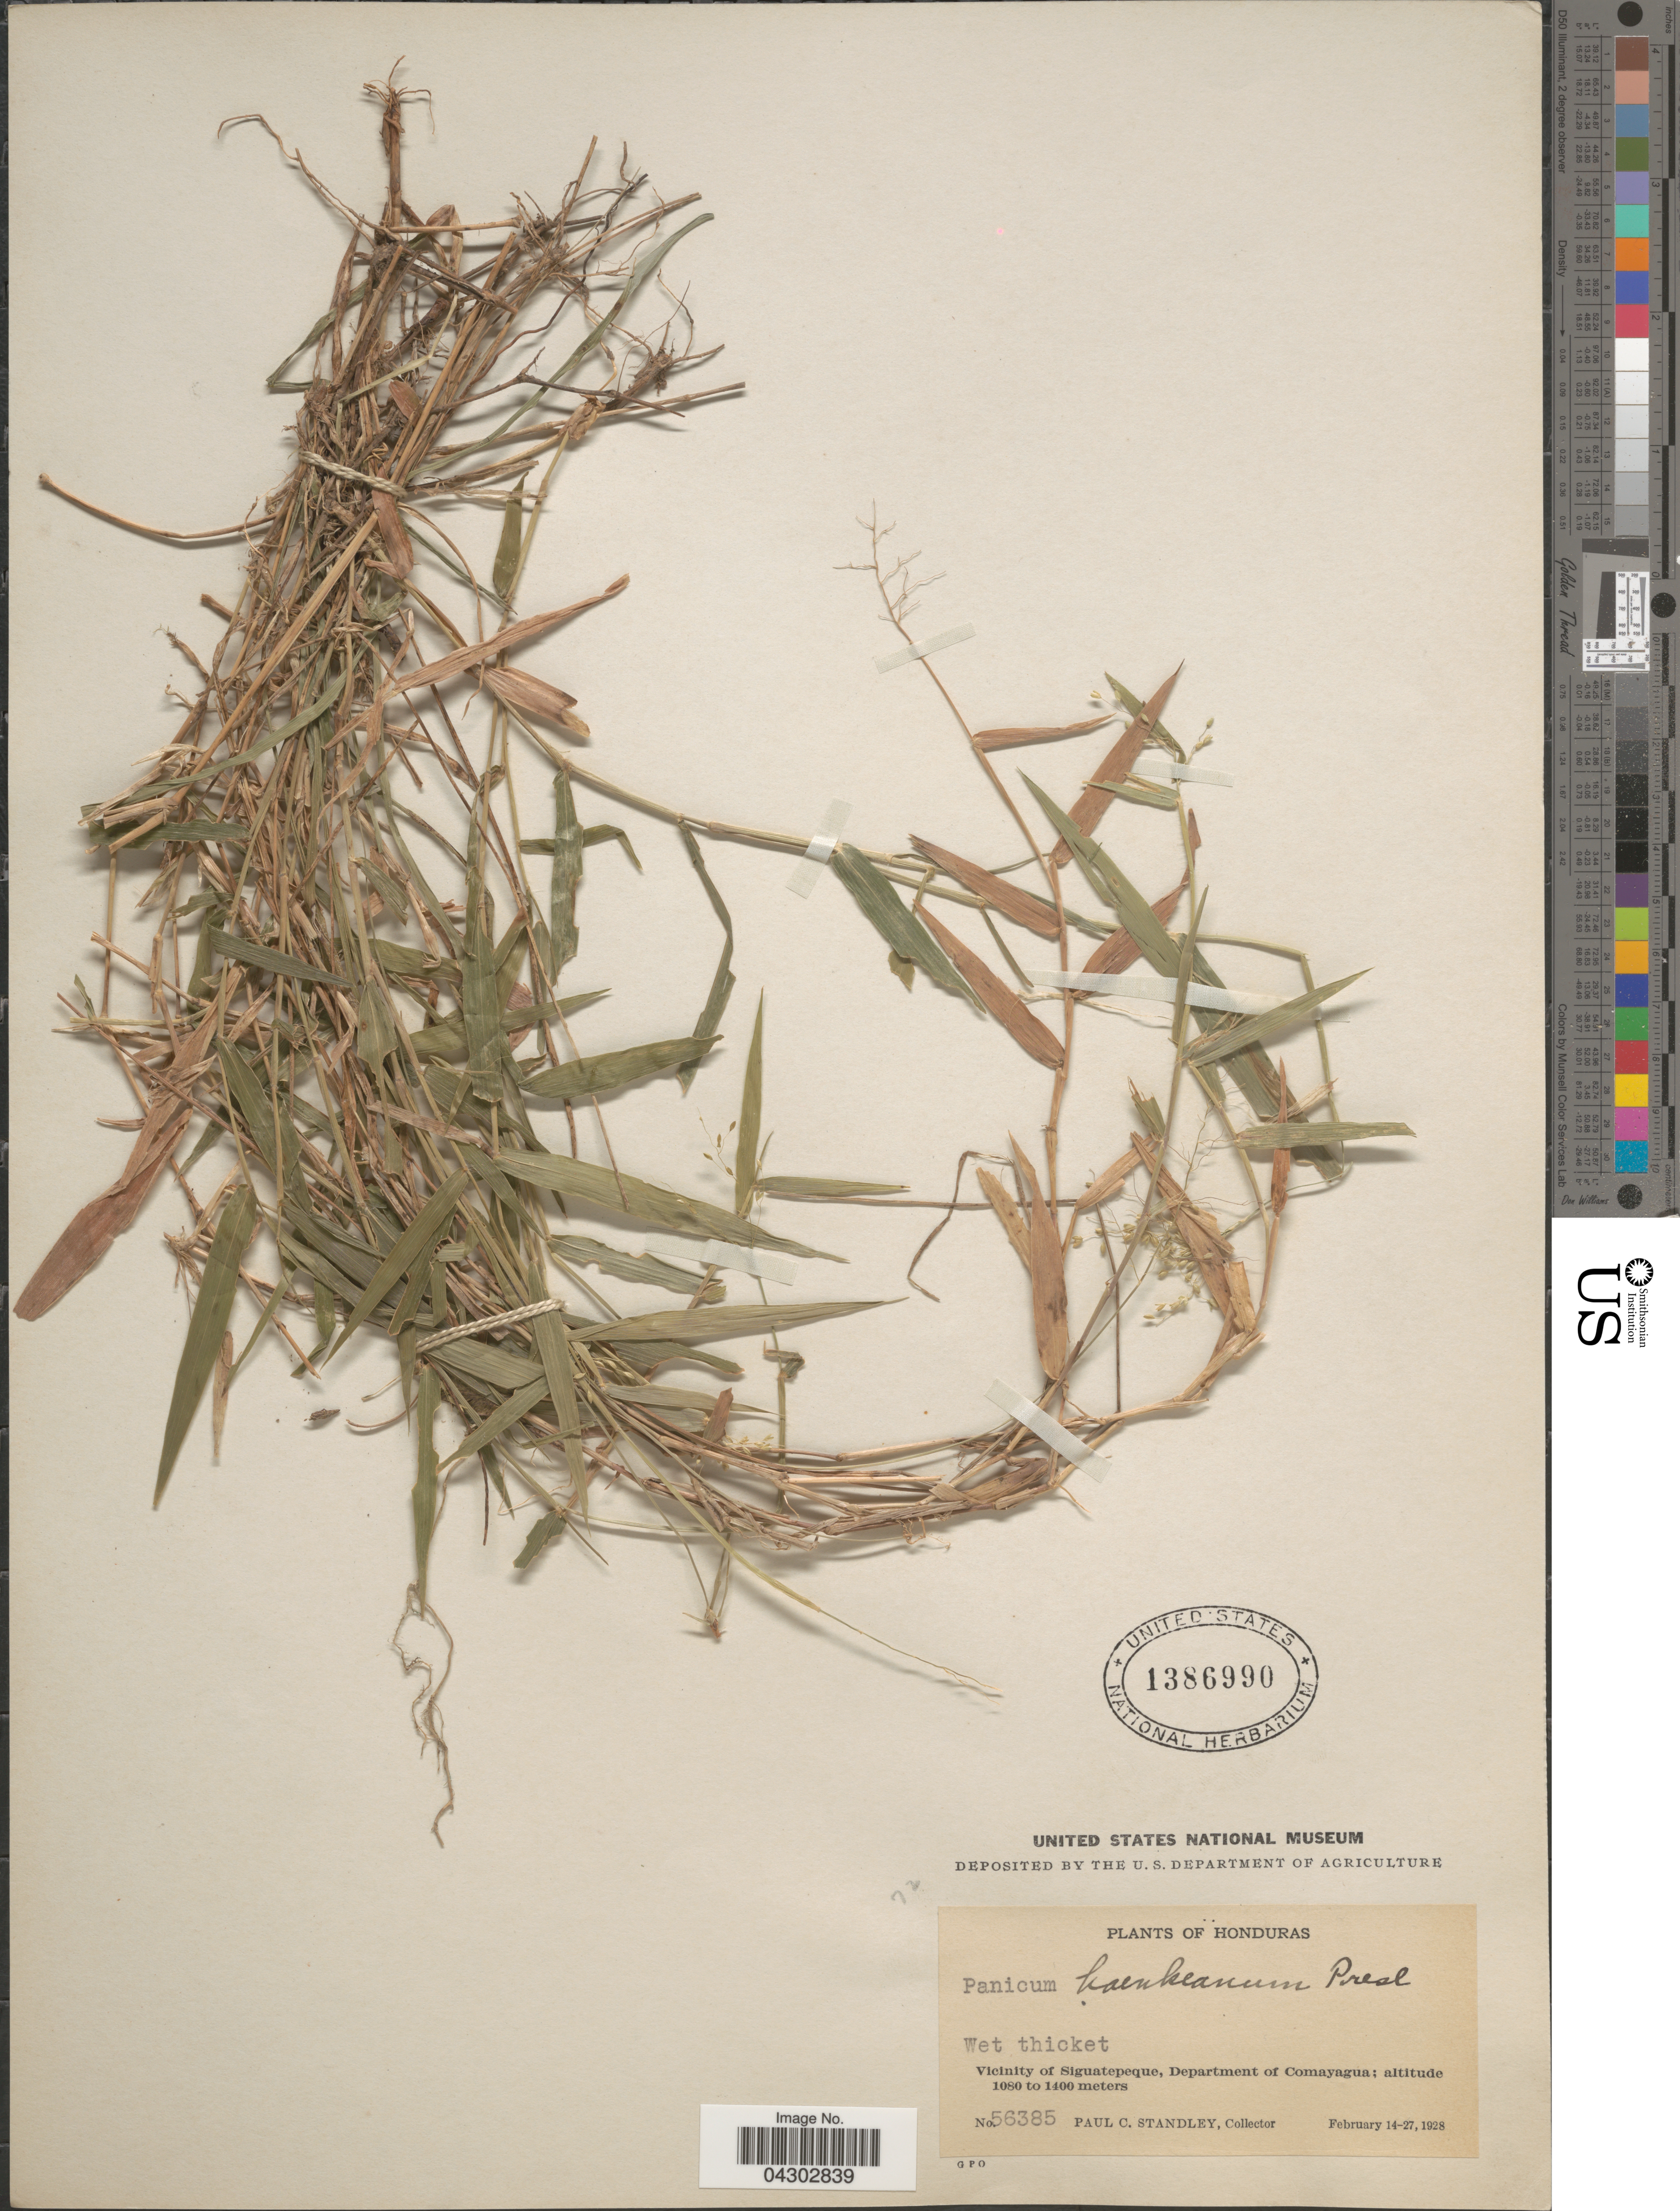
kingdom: Plantae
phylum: Tracheophyta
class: Liliopsida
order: Poales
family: Poaceae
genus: Panicum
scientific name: Panicum haenkeanum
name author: J. Presl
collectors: P. C. Standley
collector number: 56385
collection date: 1928-02-14/1928-02-27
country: Honduras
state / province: Comayagua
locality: Vicinity of Siguatepeque, Department of Comayagua.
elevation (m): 1080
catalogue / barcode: US 1386990